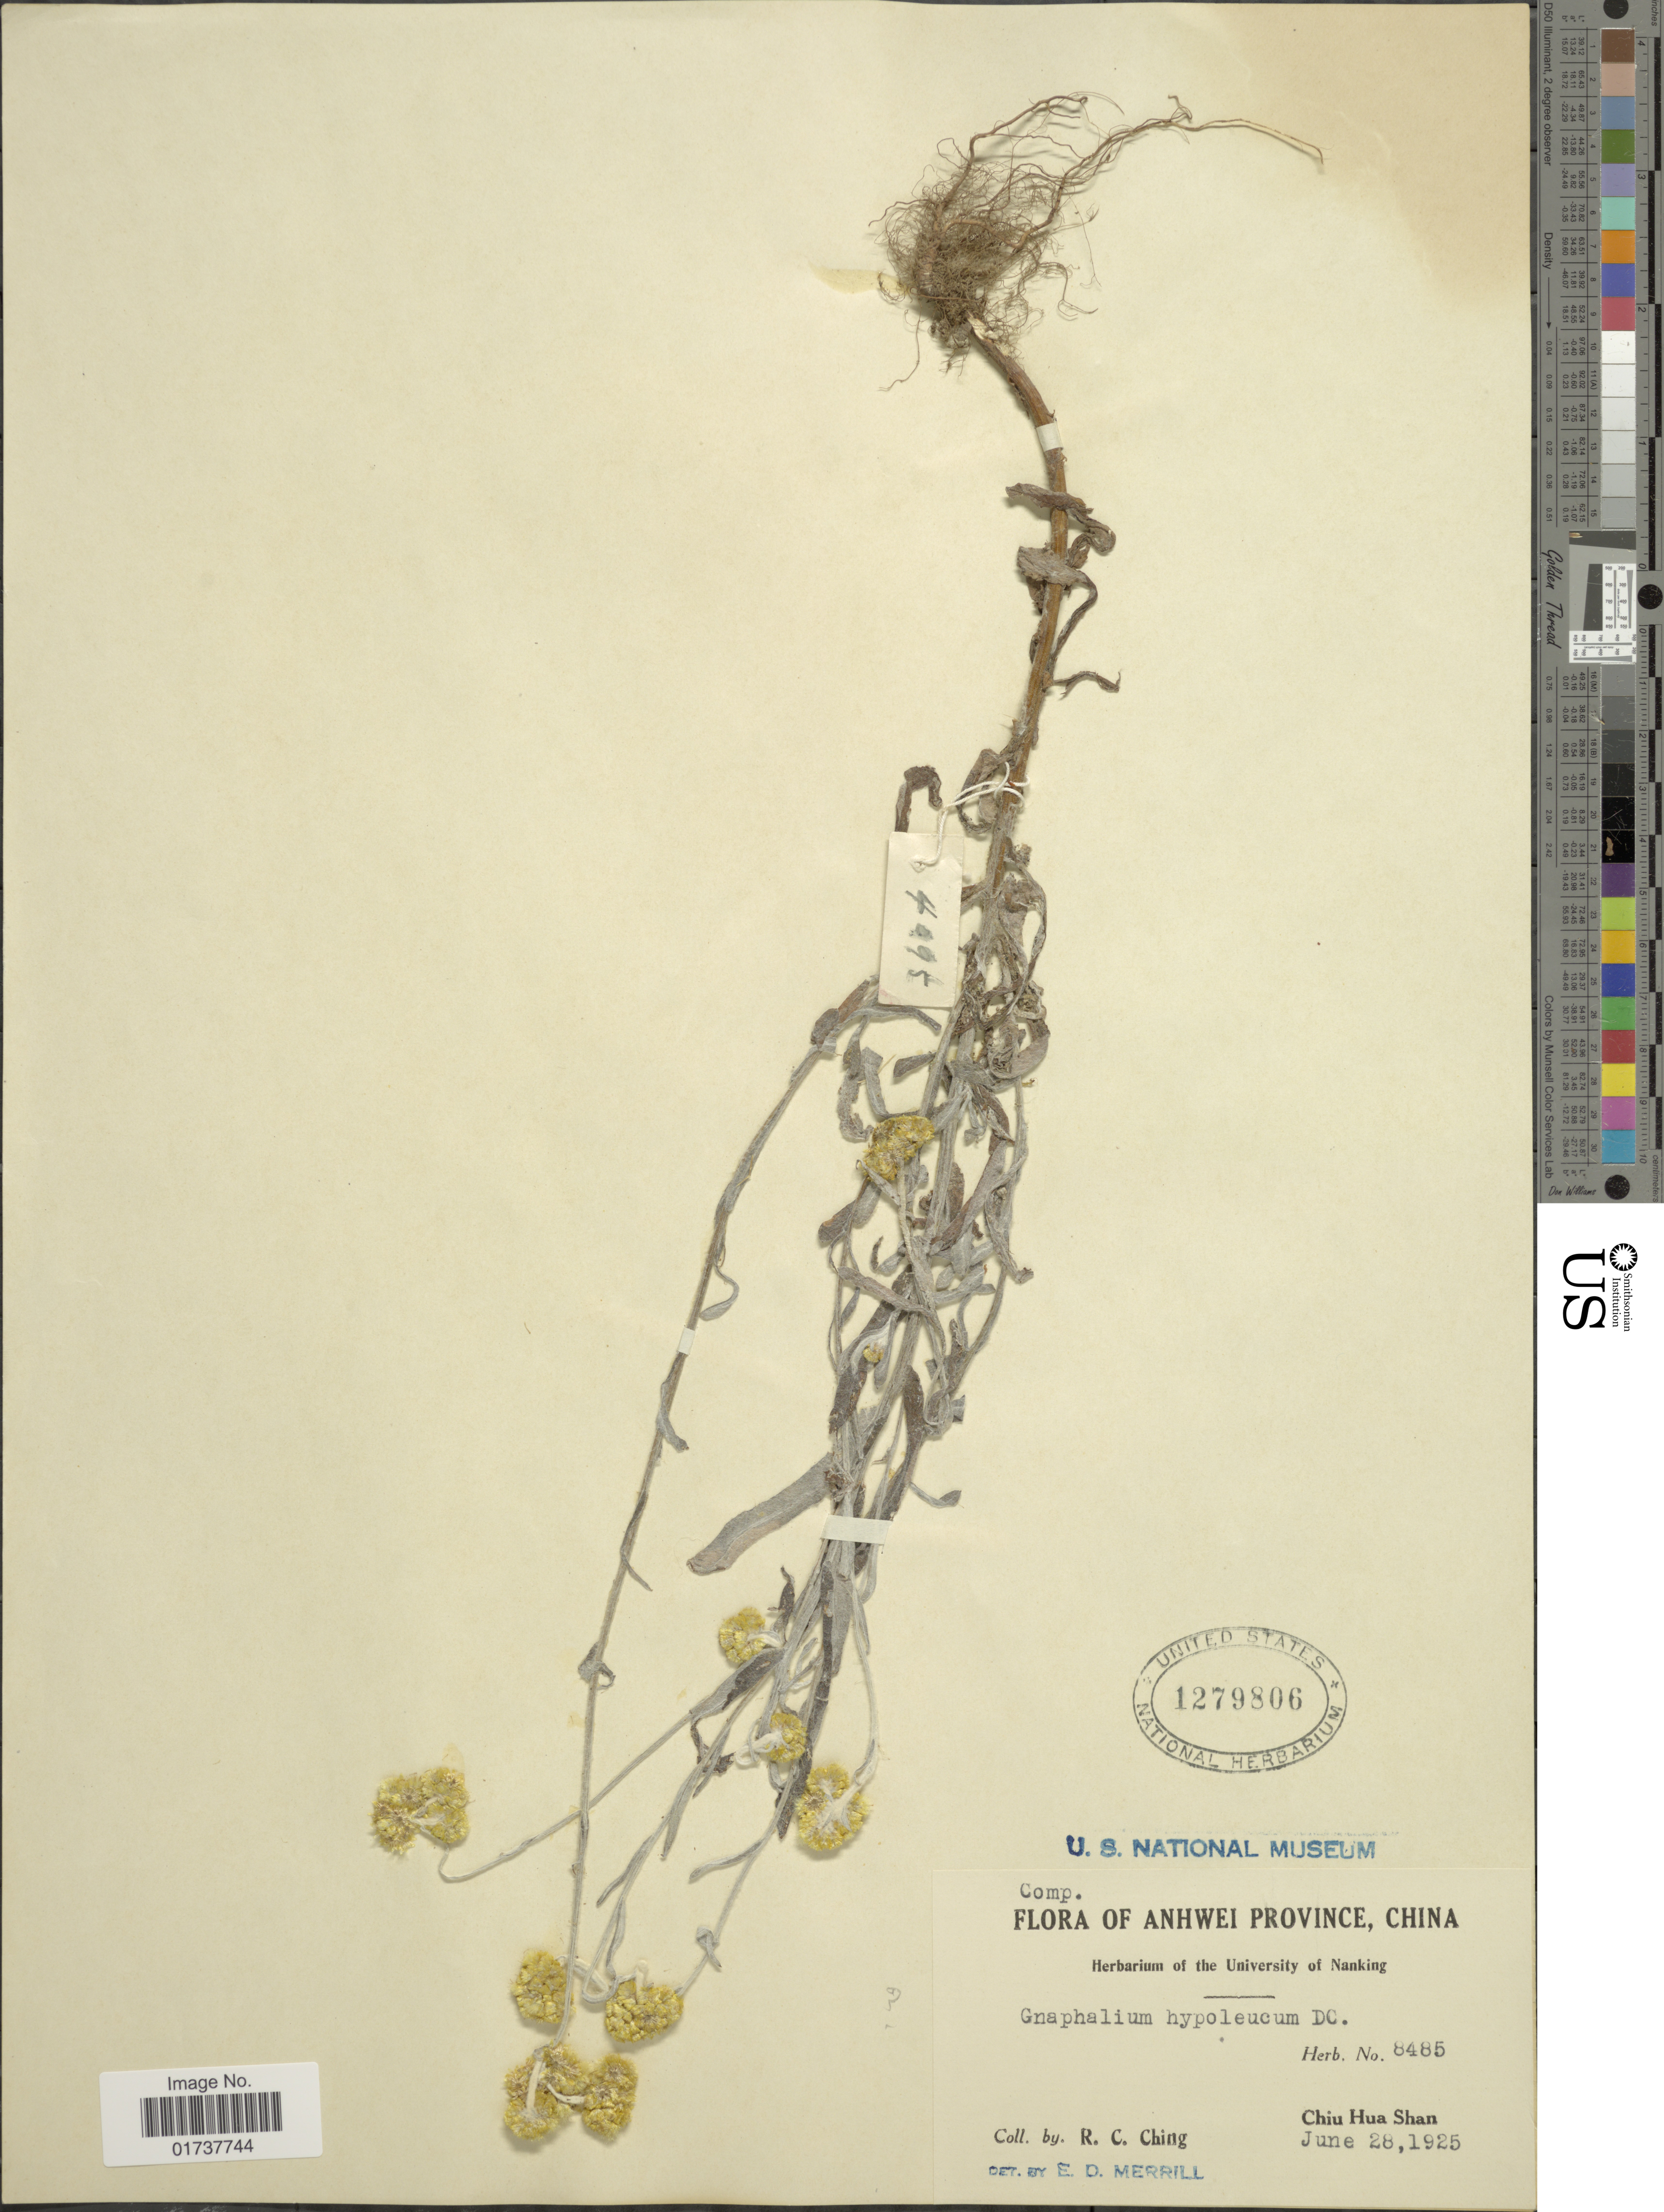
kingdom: Plantae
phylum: Tracheophyta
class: Magnoliopsida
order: Asterales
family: Asteraceae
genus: Gnaphalium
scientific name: Gnaphalium sp.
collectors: R. C. Ching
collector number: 8485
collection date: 1925-06-28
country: China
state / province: Anhui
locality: Anhwei Province, Chiu Hua Shan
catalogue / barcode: US 1279806